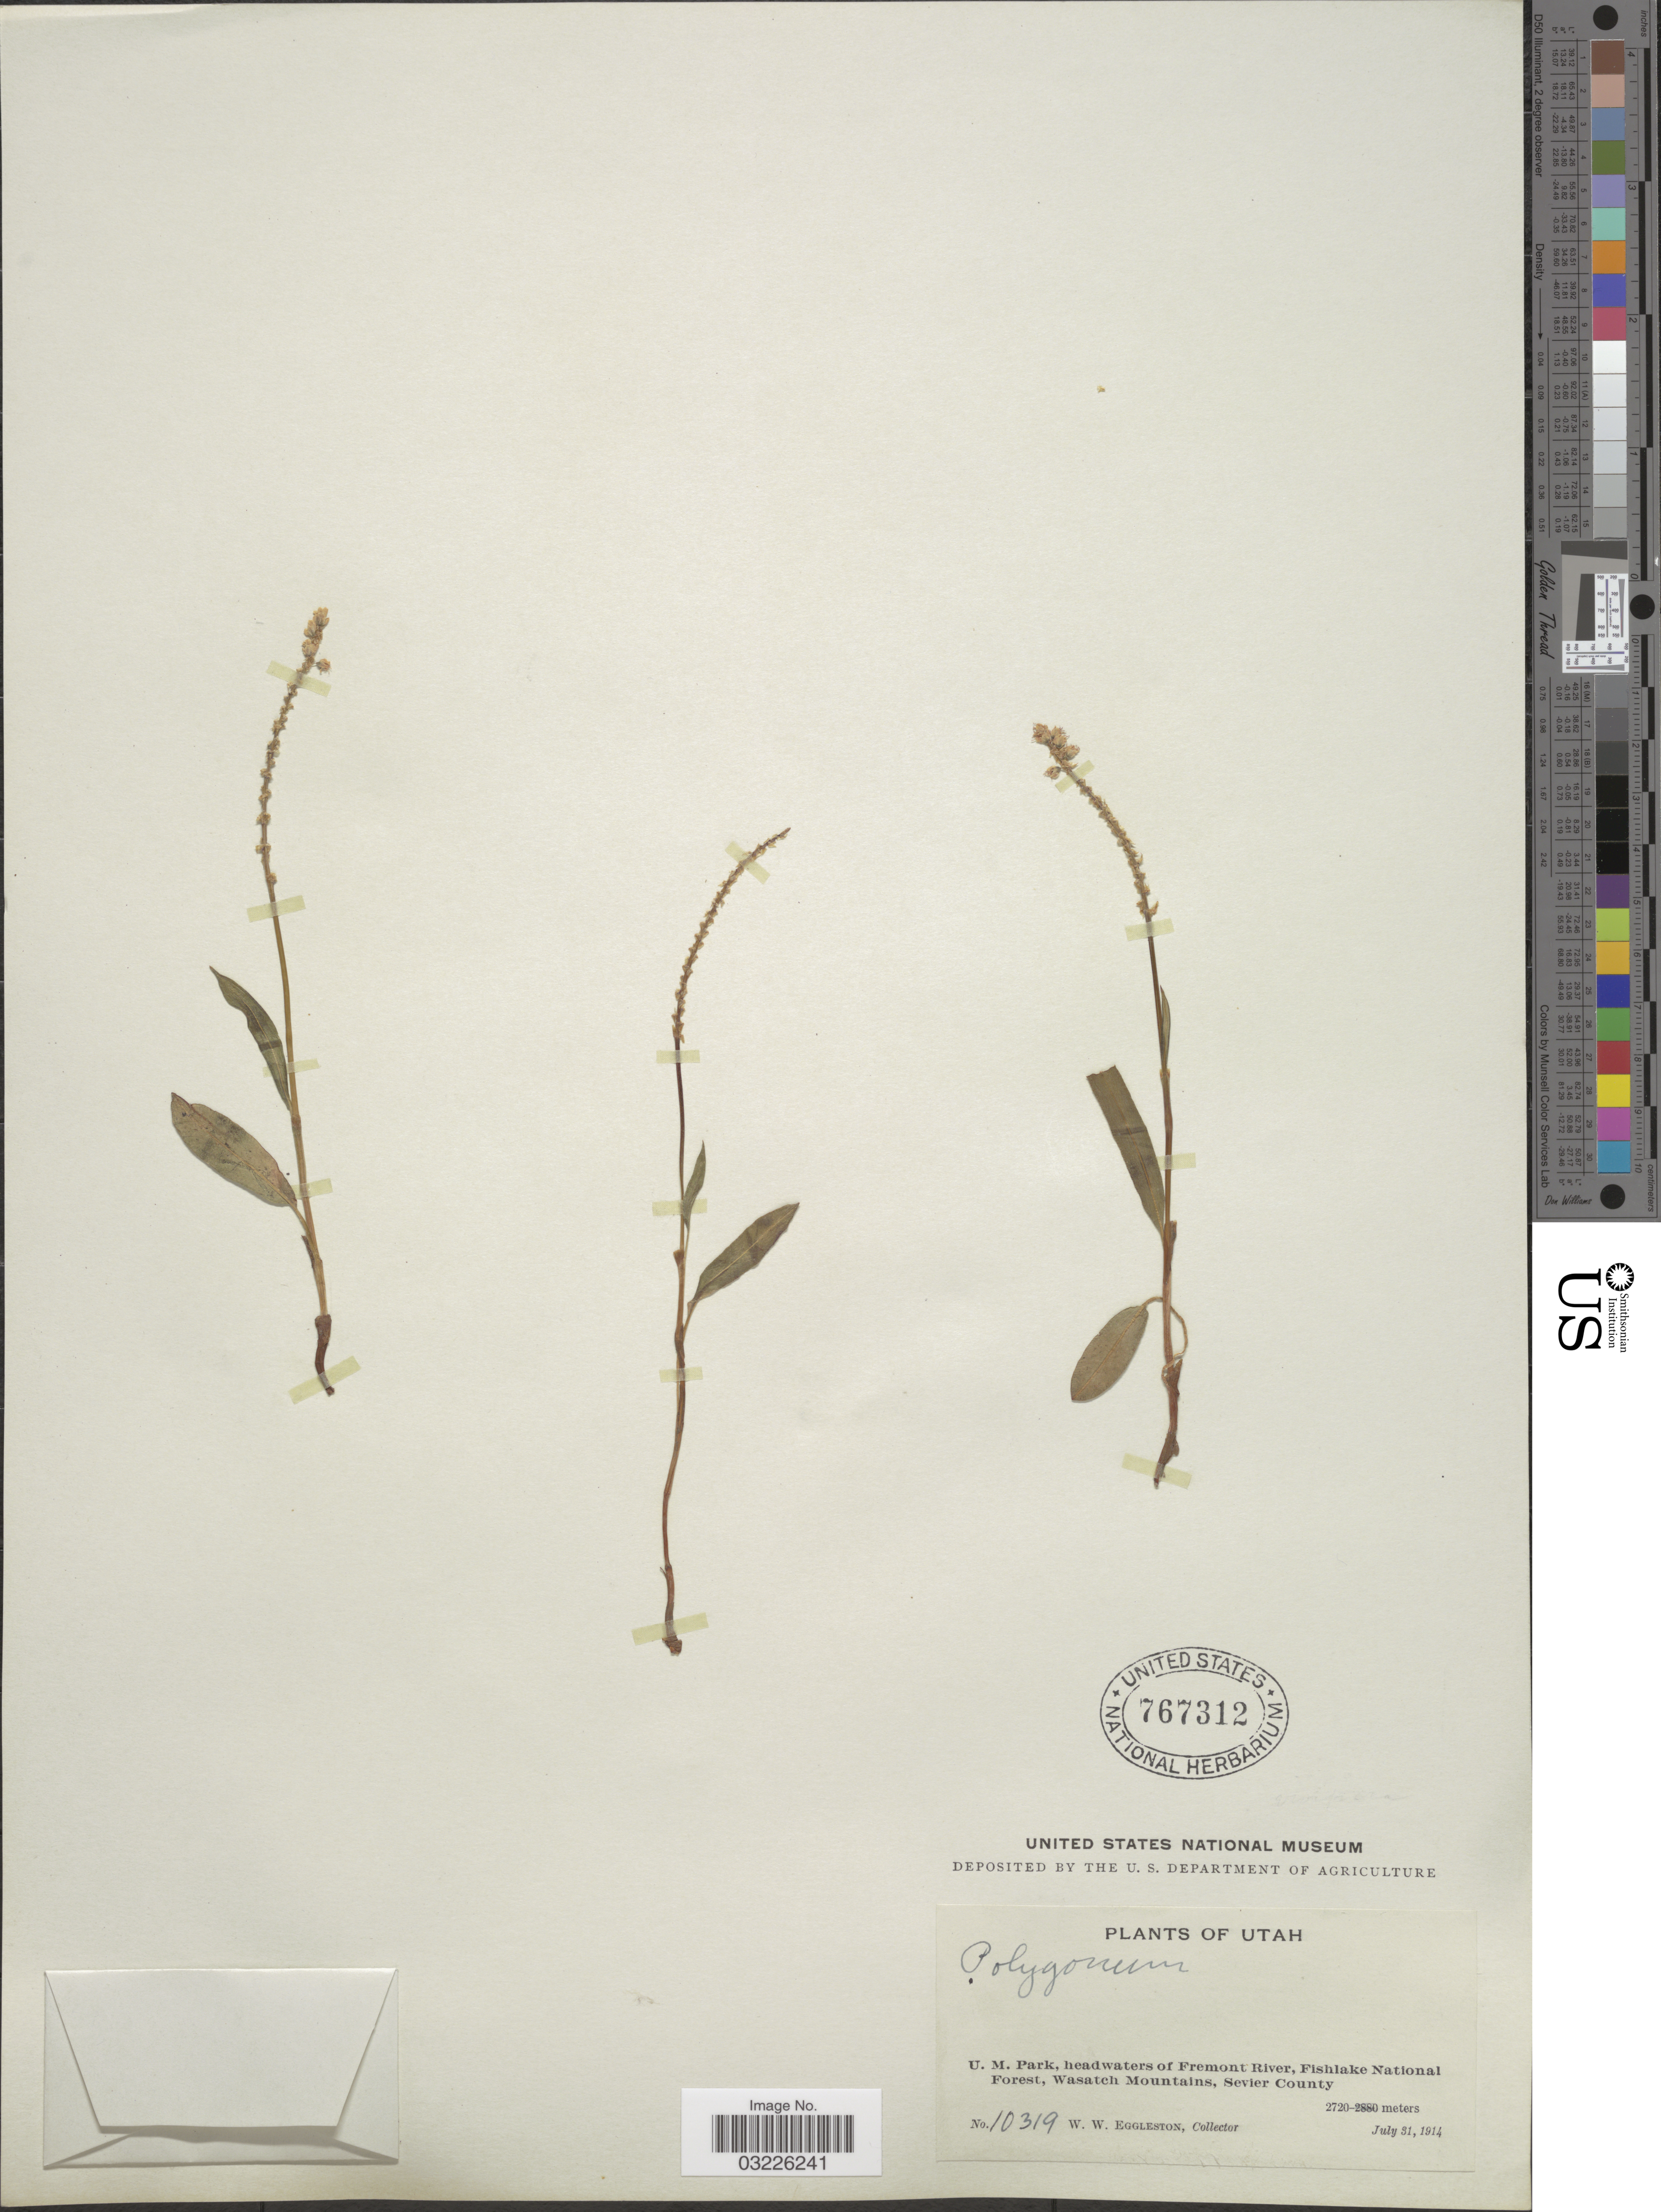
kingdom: Plantae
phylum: Tracheophyta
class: Magnoliopsida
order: Caryophyllales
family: Polygonaceae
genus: Bistorta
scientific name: Bistorta vivipara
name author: (L.) Delarbre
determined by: Strong, Mark T., (BOT), Smithsonian Institution - National Museum of Natural History (UNITED STATES)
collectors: W. W. Eggleston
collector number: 10319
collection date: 1914-07-31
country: United States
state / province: Utah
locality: U.M. Park, headwaters of Fremont River, Fishlake National Forest, Wasatch Mountains, Sevier County.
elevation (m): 2720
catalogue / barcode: US 767312